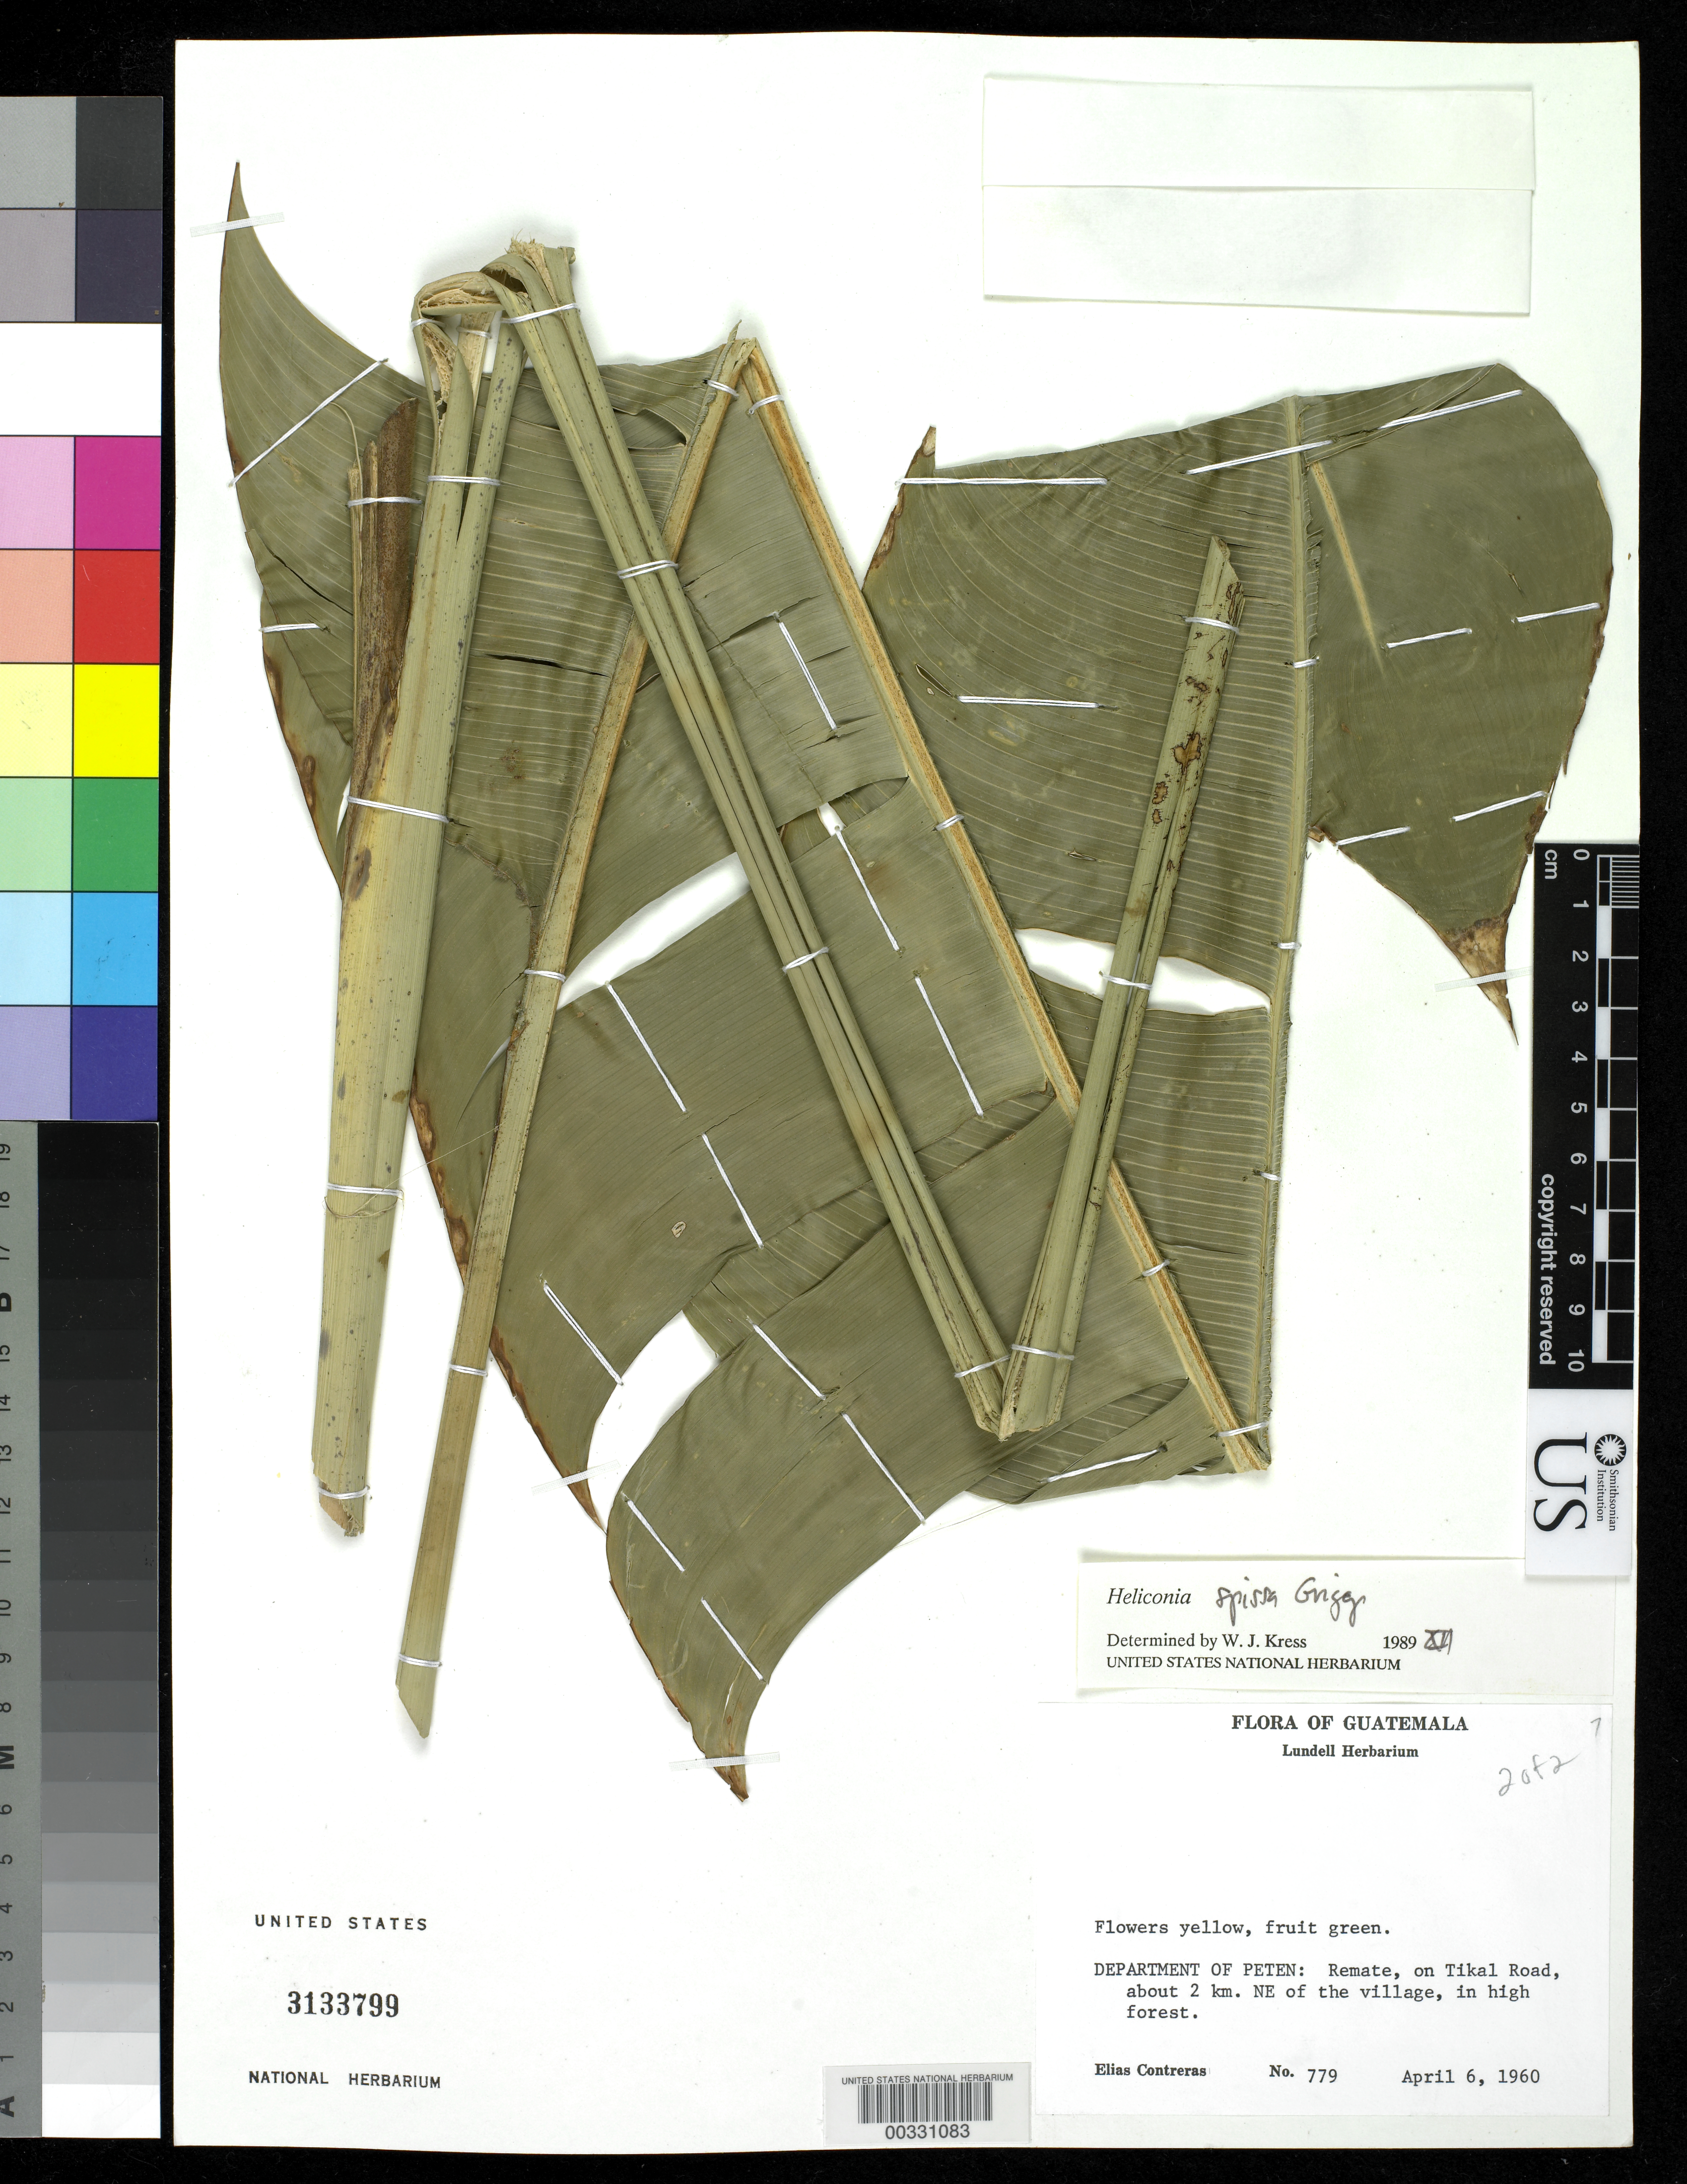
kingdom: Plantae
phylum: Tracheophyta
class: Liliopsida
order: Zingiberales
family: Heliconiaceae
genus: Heliconia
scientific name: Heliconia spissa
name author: R.F. Griggs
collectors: E. Contreras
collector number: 779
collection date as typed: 06 Apr 1960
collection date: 1960-04-06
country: Guatemala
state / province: El Petén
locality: Remate, on Tikal road, about 2 km NE of village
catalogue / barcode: US 3133799